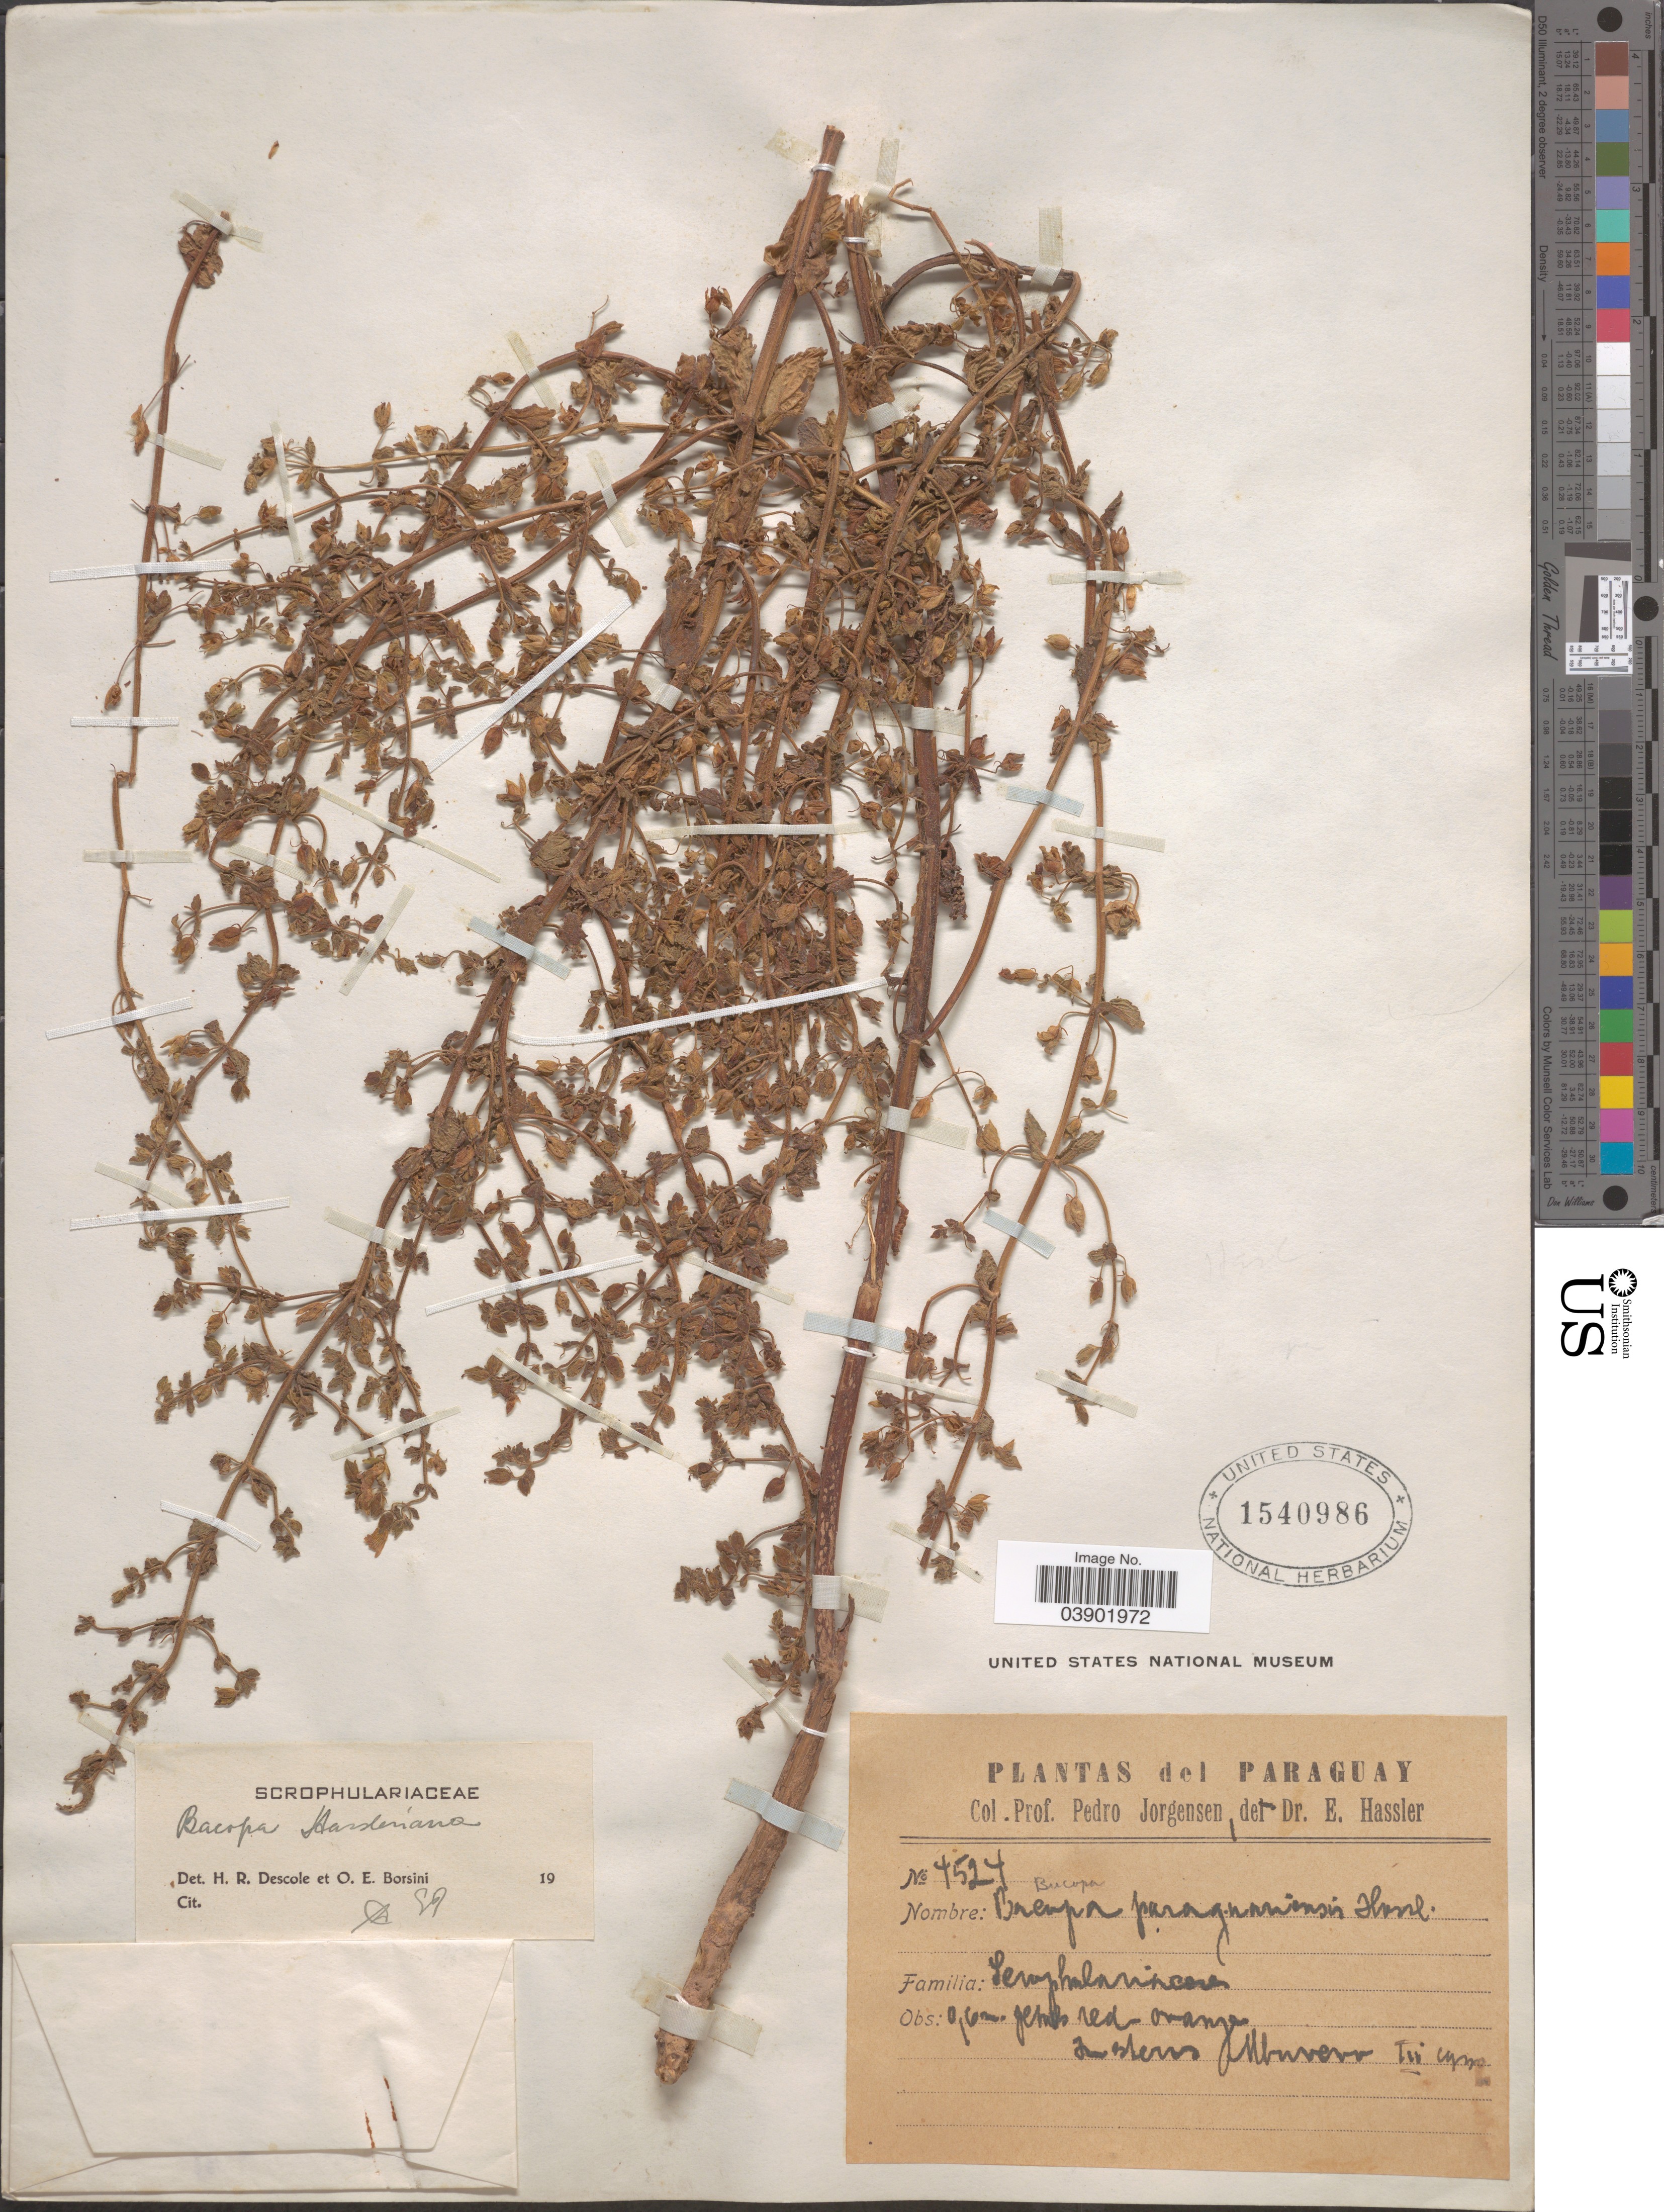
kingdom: Plantae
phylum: Tracheophyta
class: Magnoliopsida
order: Lamiales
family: Plantaginaceae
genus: Bacopa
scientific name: Bacopa hassleriana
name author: Chodat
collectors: P. Jörgensen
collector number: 4524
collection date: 1930-03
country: Paraguay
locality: Is eteros Mburero.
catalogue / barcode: US 1540986